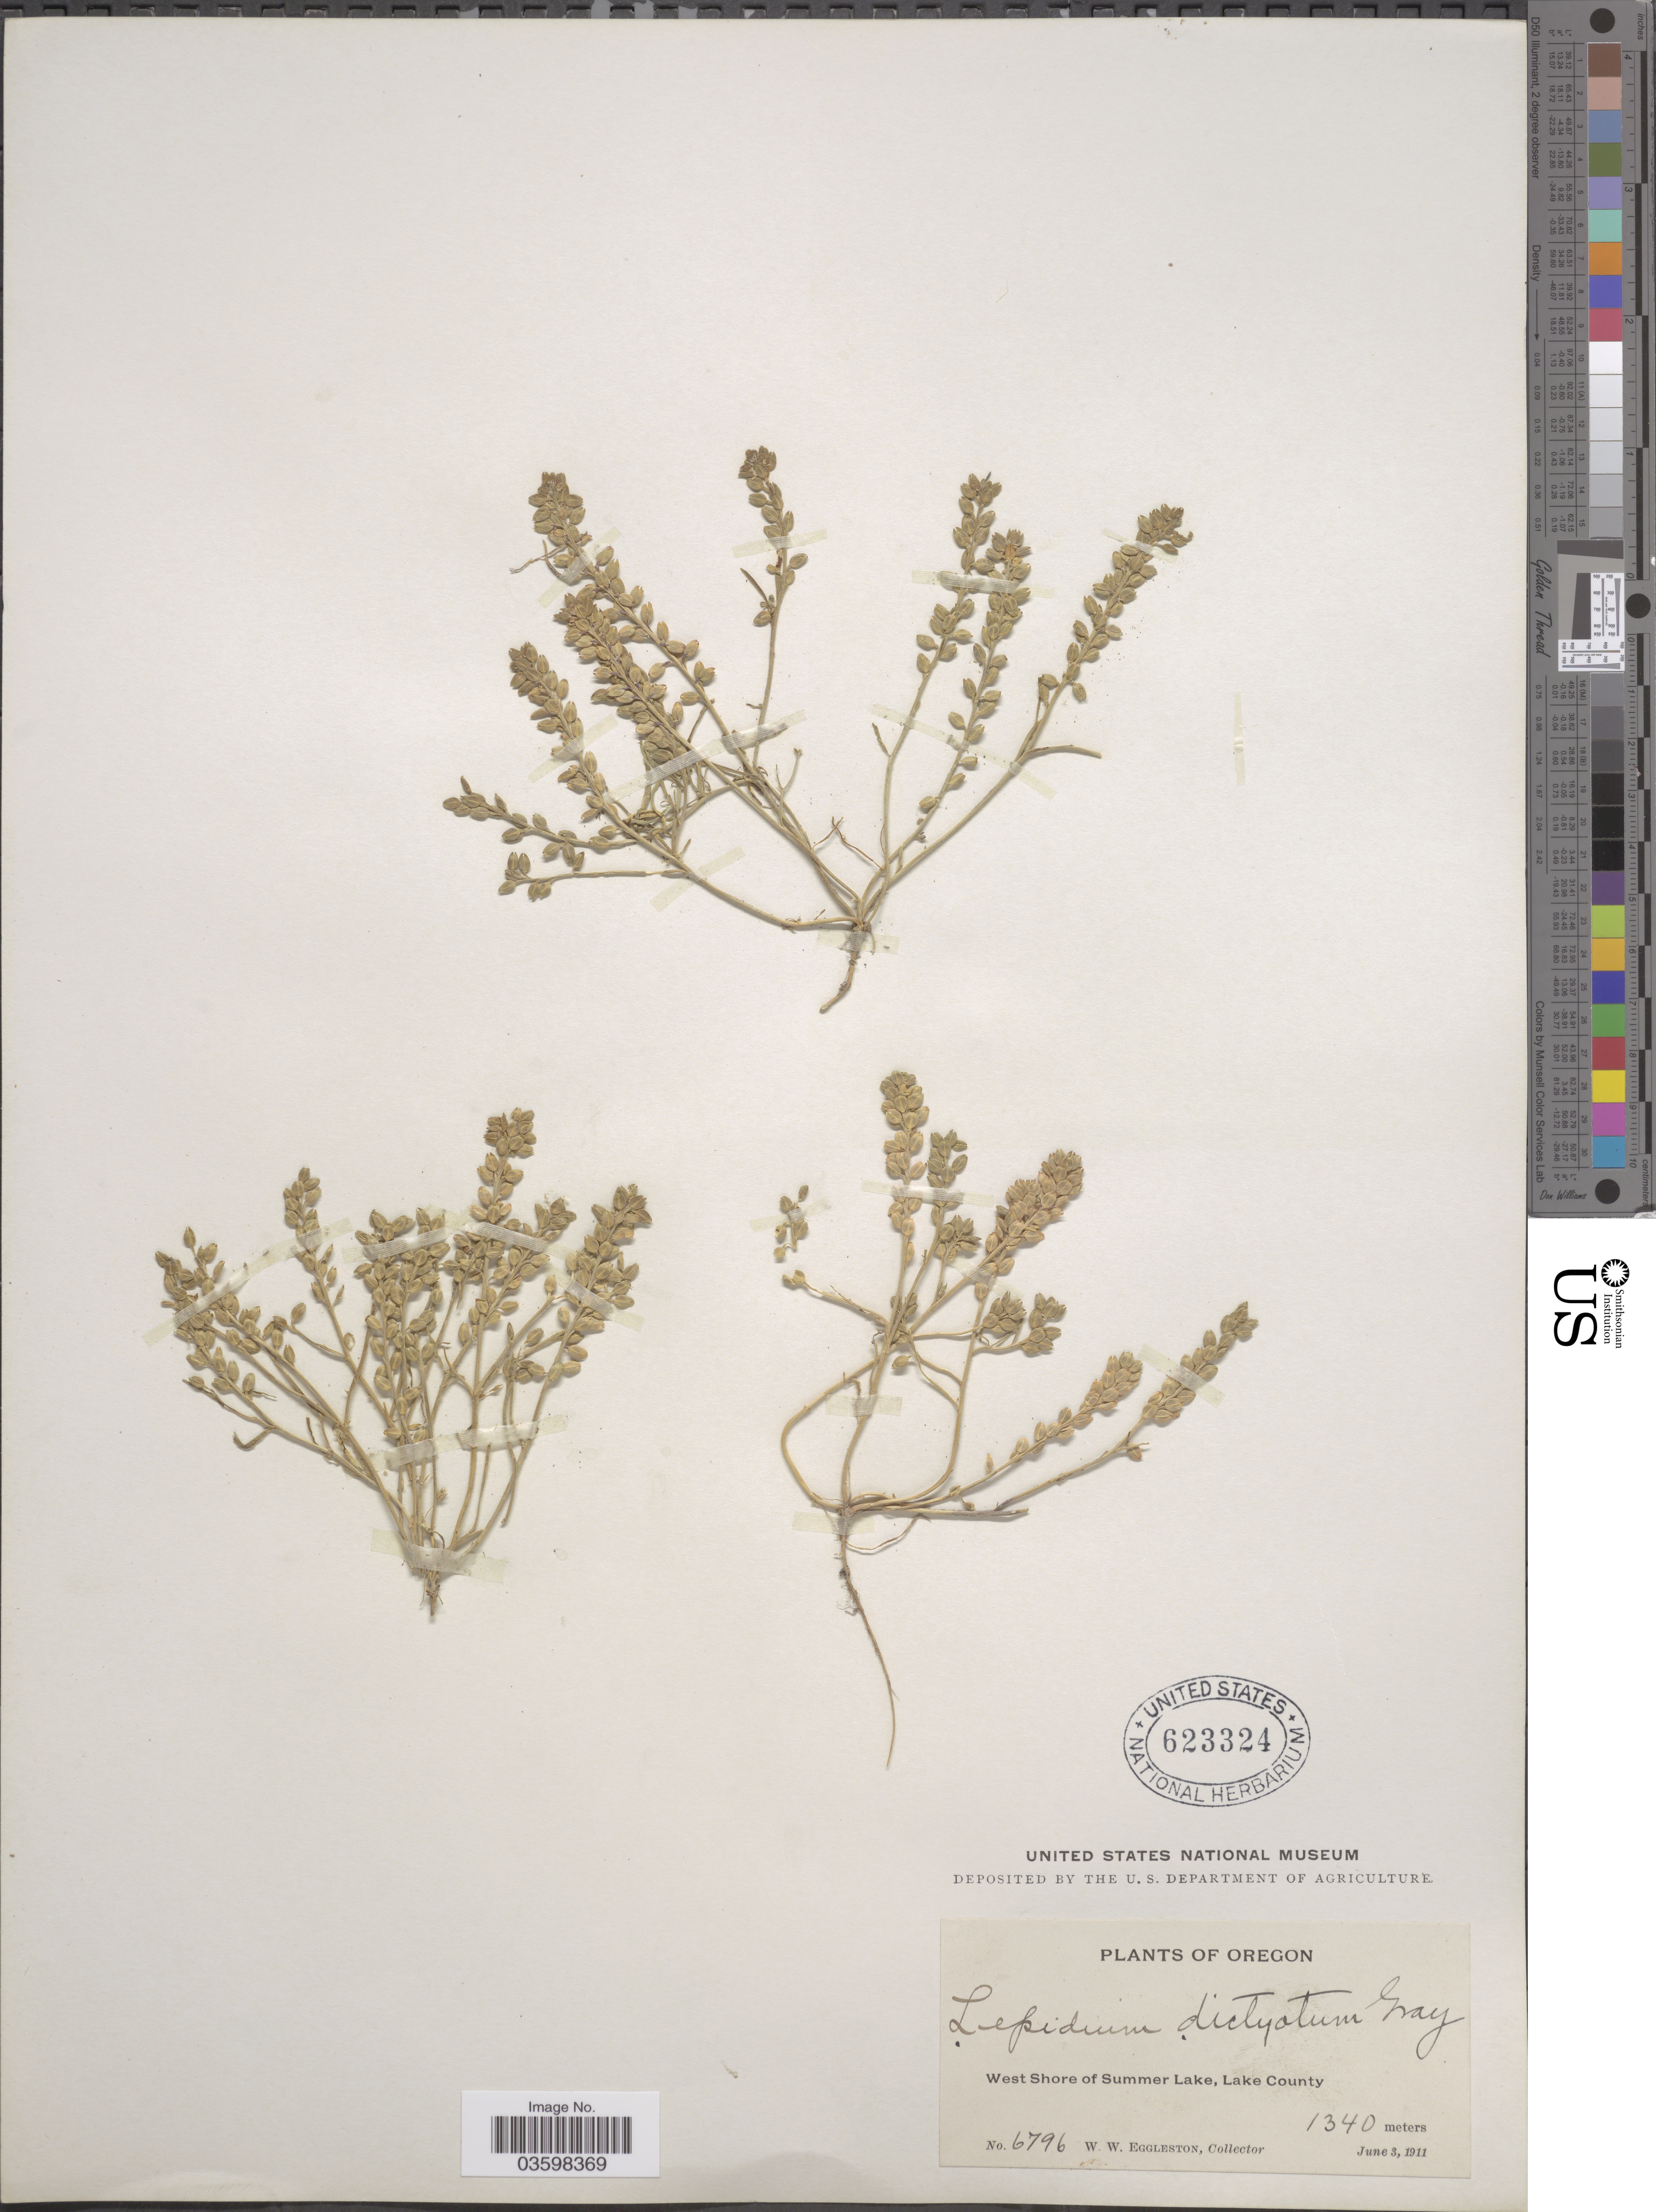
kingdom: Plantae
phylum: Tracheophyta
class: Magnoliopsida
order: Brassicales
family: Brassicaceae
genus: Lepidium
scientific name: Lepidium dictyotum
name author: A. Gray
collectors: W. W. Eggleston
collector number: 6796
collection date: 1911-06-03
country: United States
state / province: Oregon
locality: West Shore of Summer Lake, Lake County.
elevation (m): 1340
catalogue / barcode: US 623324